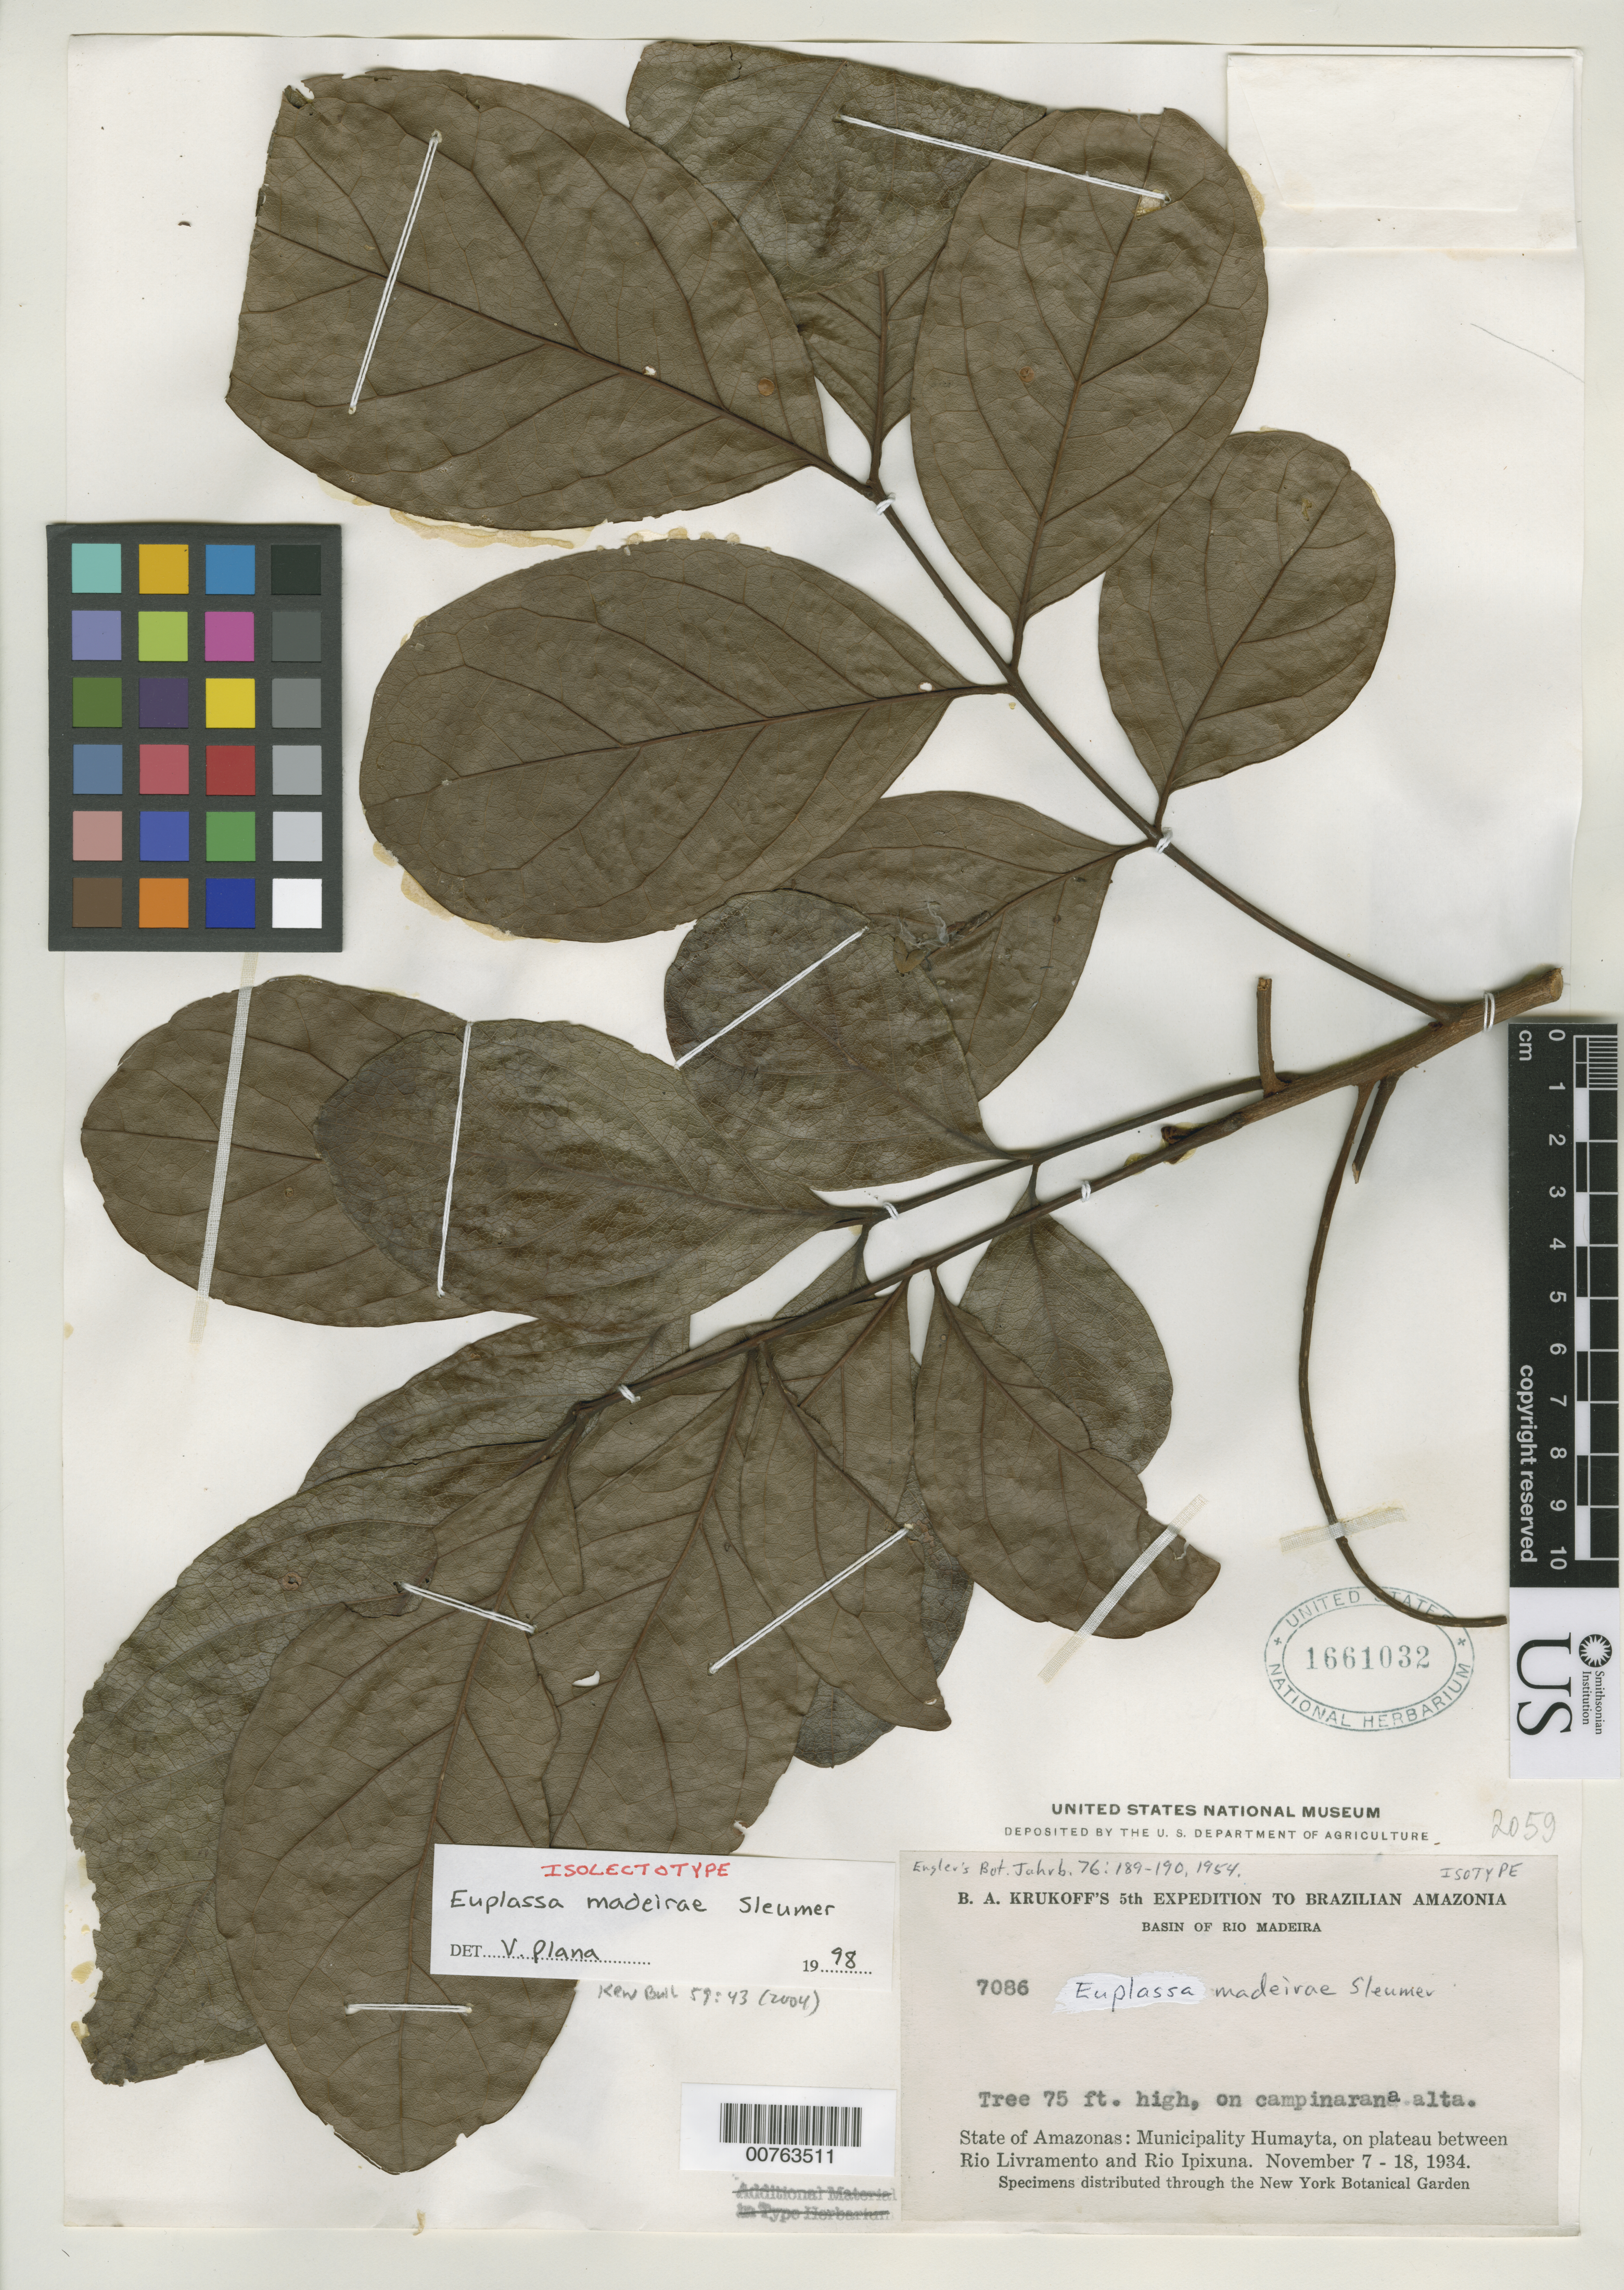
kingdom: Plantae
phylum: Tracheophyta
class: Magnoliopsida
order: Proteales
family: Proteaceae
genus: Euplassa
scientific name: Euplassa madeirae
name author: Sleumer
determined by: Plana, V.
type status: Isolectotype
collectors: B. A. Krukoff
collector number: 7086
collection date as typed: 07 Nov 1934 to 18 Nov 1934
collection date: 1934-11-07/1934-11-18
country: Brazil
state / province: Amazonas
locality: Basin of Rio Madeira. State of Amazonas: Municipality Humayta, on plateau between Rio Livramento and Rio Ipixuna.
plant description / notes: Protologue cites only one "Typus" collection, but does not designatea herbarium where holotype is deposited.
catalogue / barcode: US 1661032